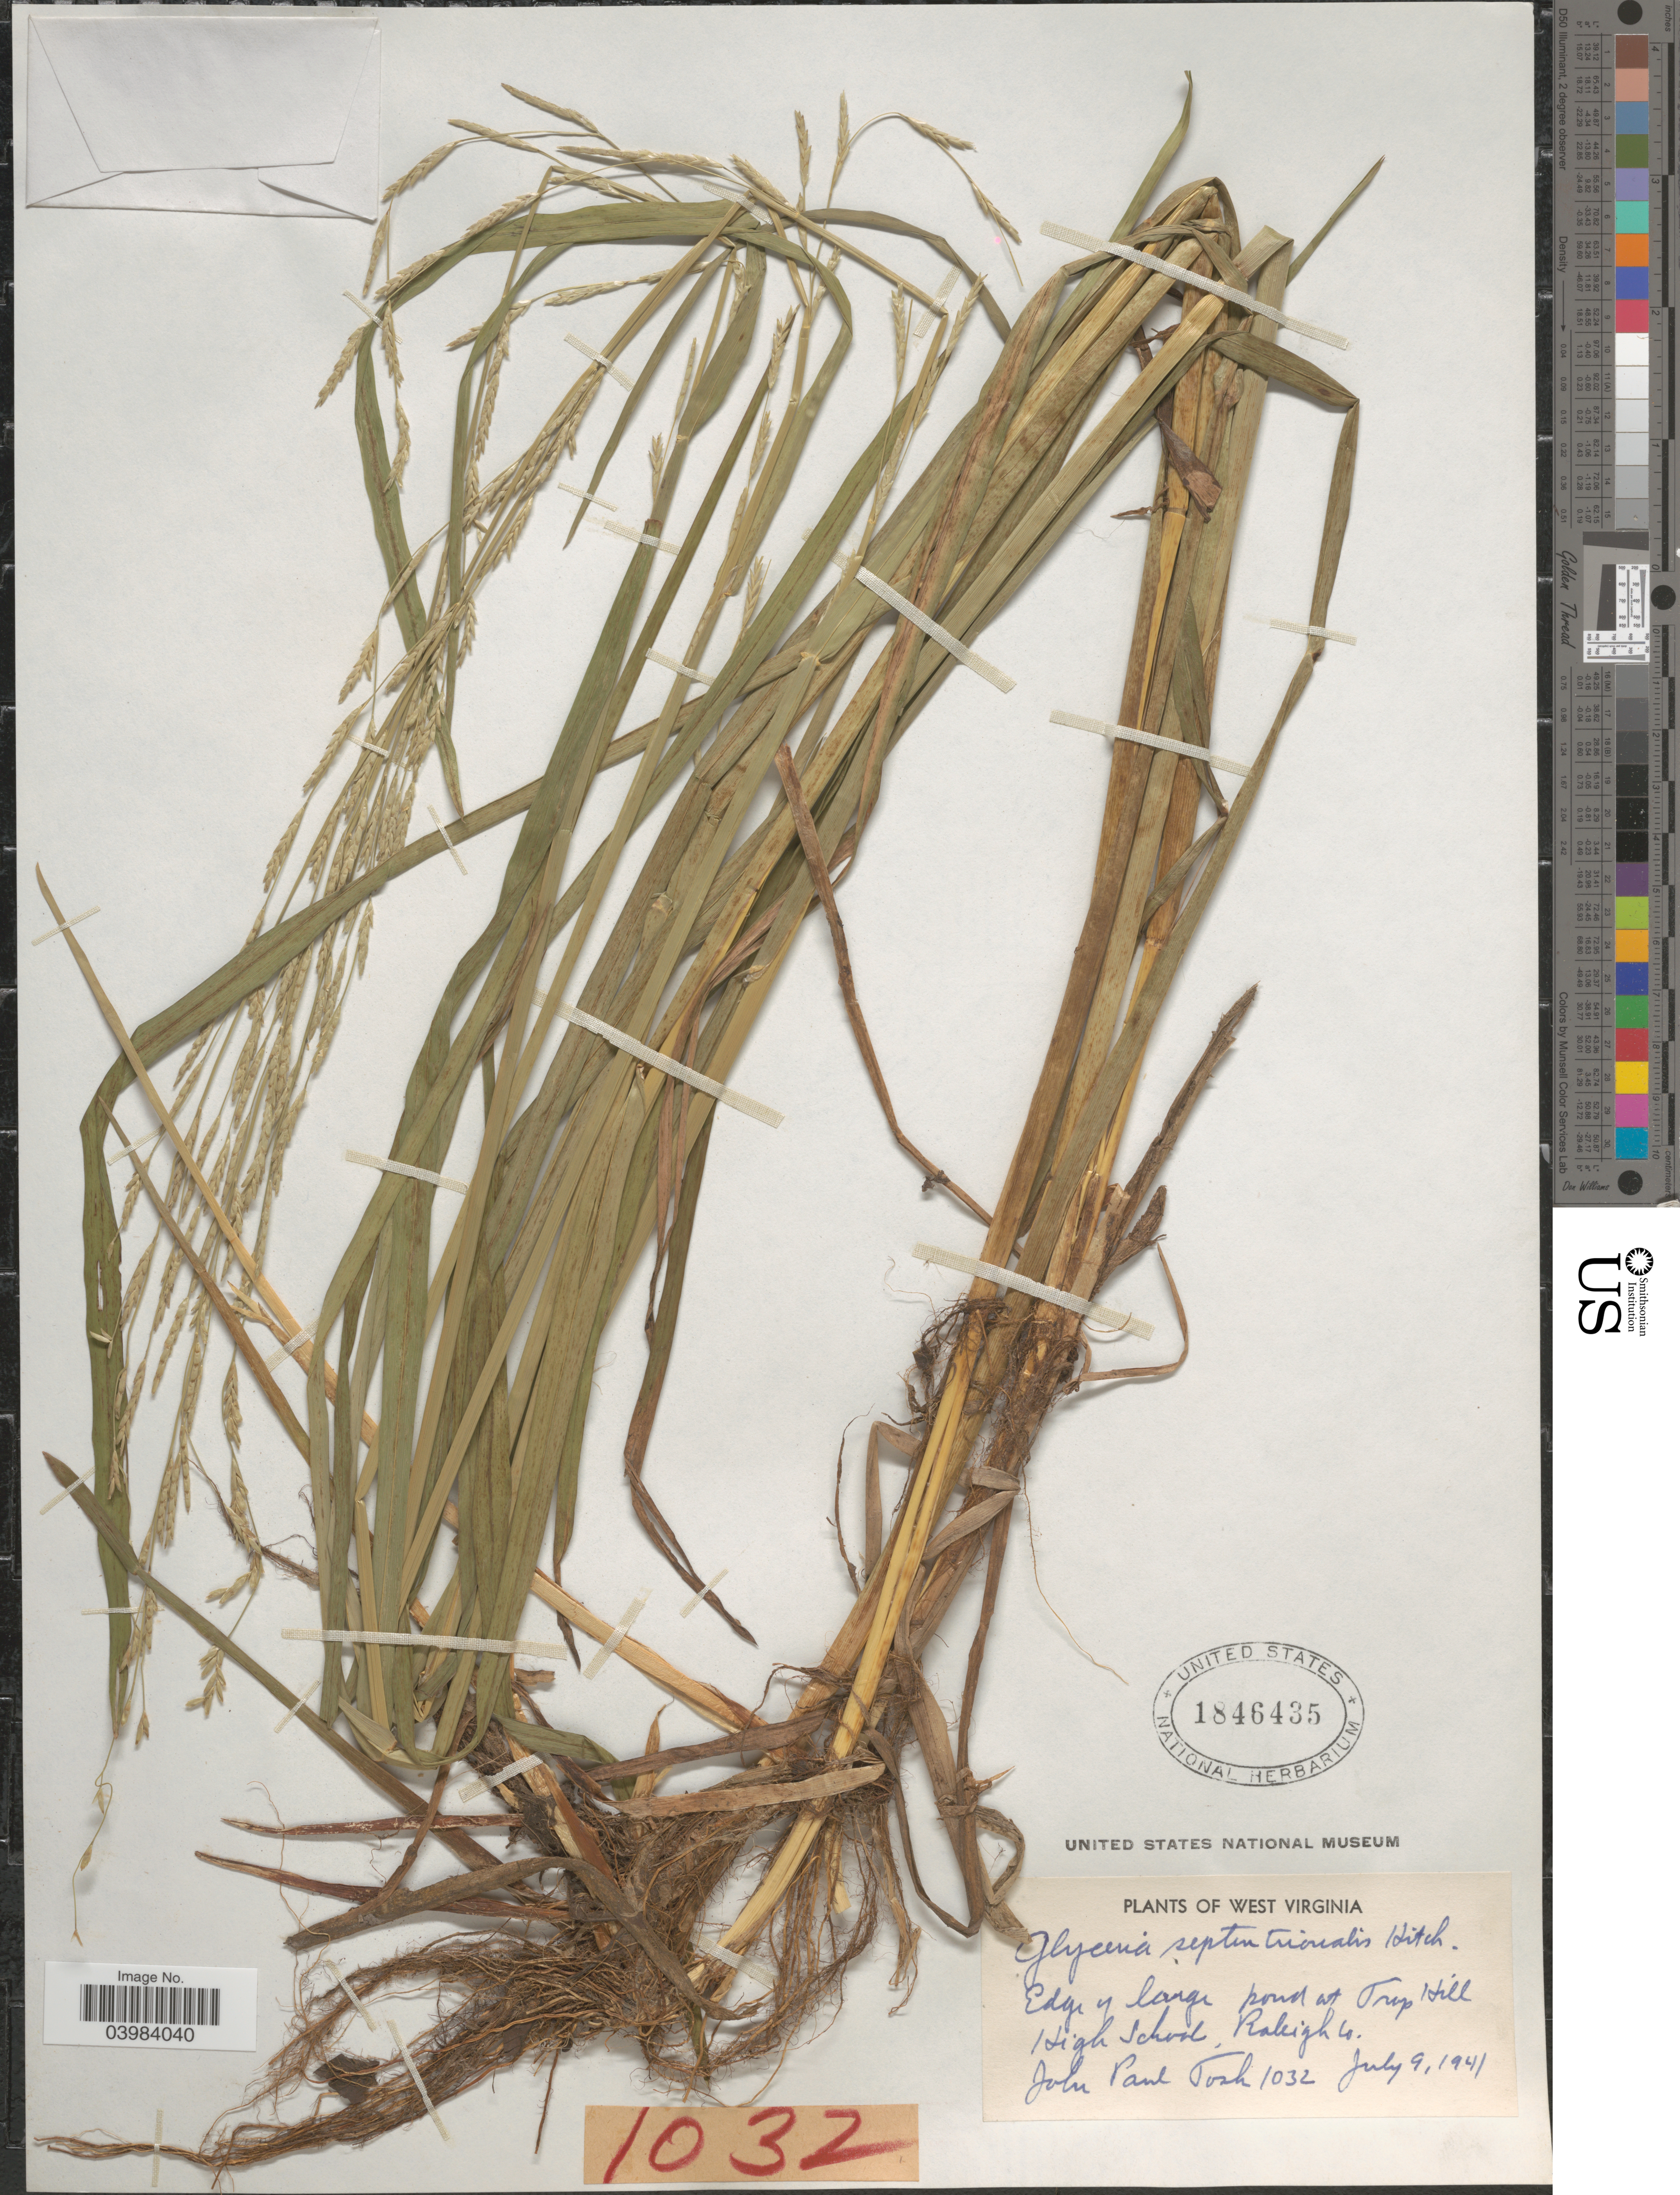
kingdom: Plantae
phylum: Tracheophyta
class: Liliopsida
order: Poales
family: Poaceae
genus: Glyceria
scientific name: Glyceria septentrionalis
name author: Hitchc.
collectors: J. Tosh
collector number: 1032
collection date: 1941-07-09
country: United States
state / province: West Virginia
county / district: Raleigh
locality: Edge of large pond at Trap Hill High School, Raleigh Co.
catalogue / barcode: US 1846435